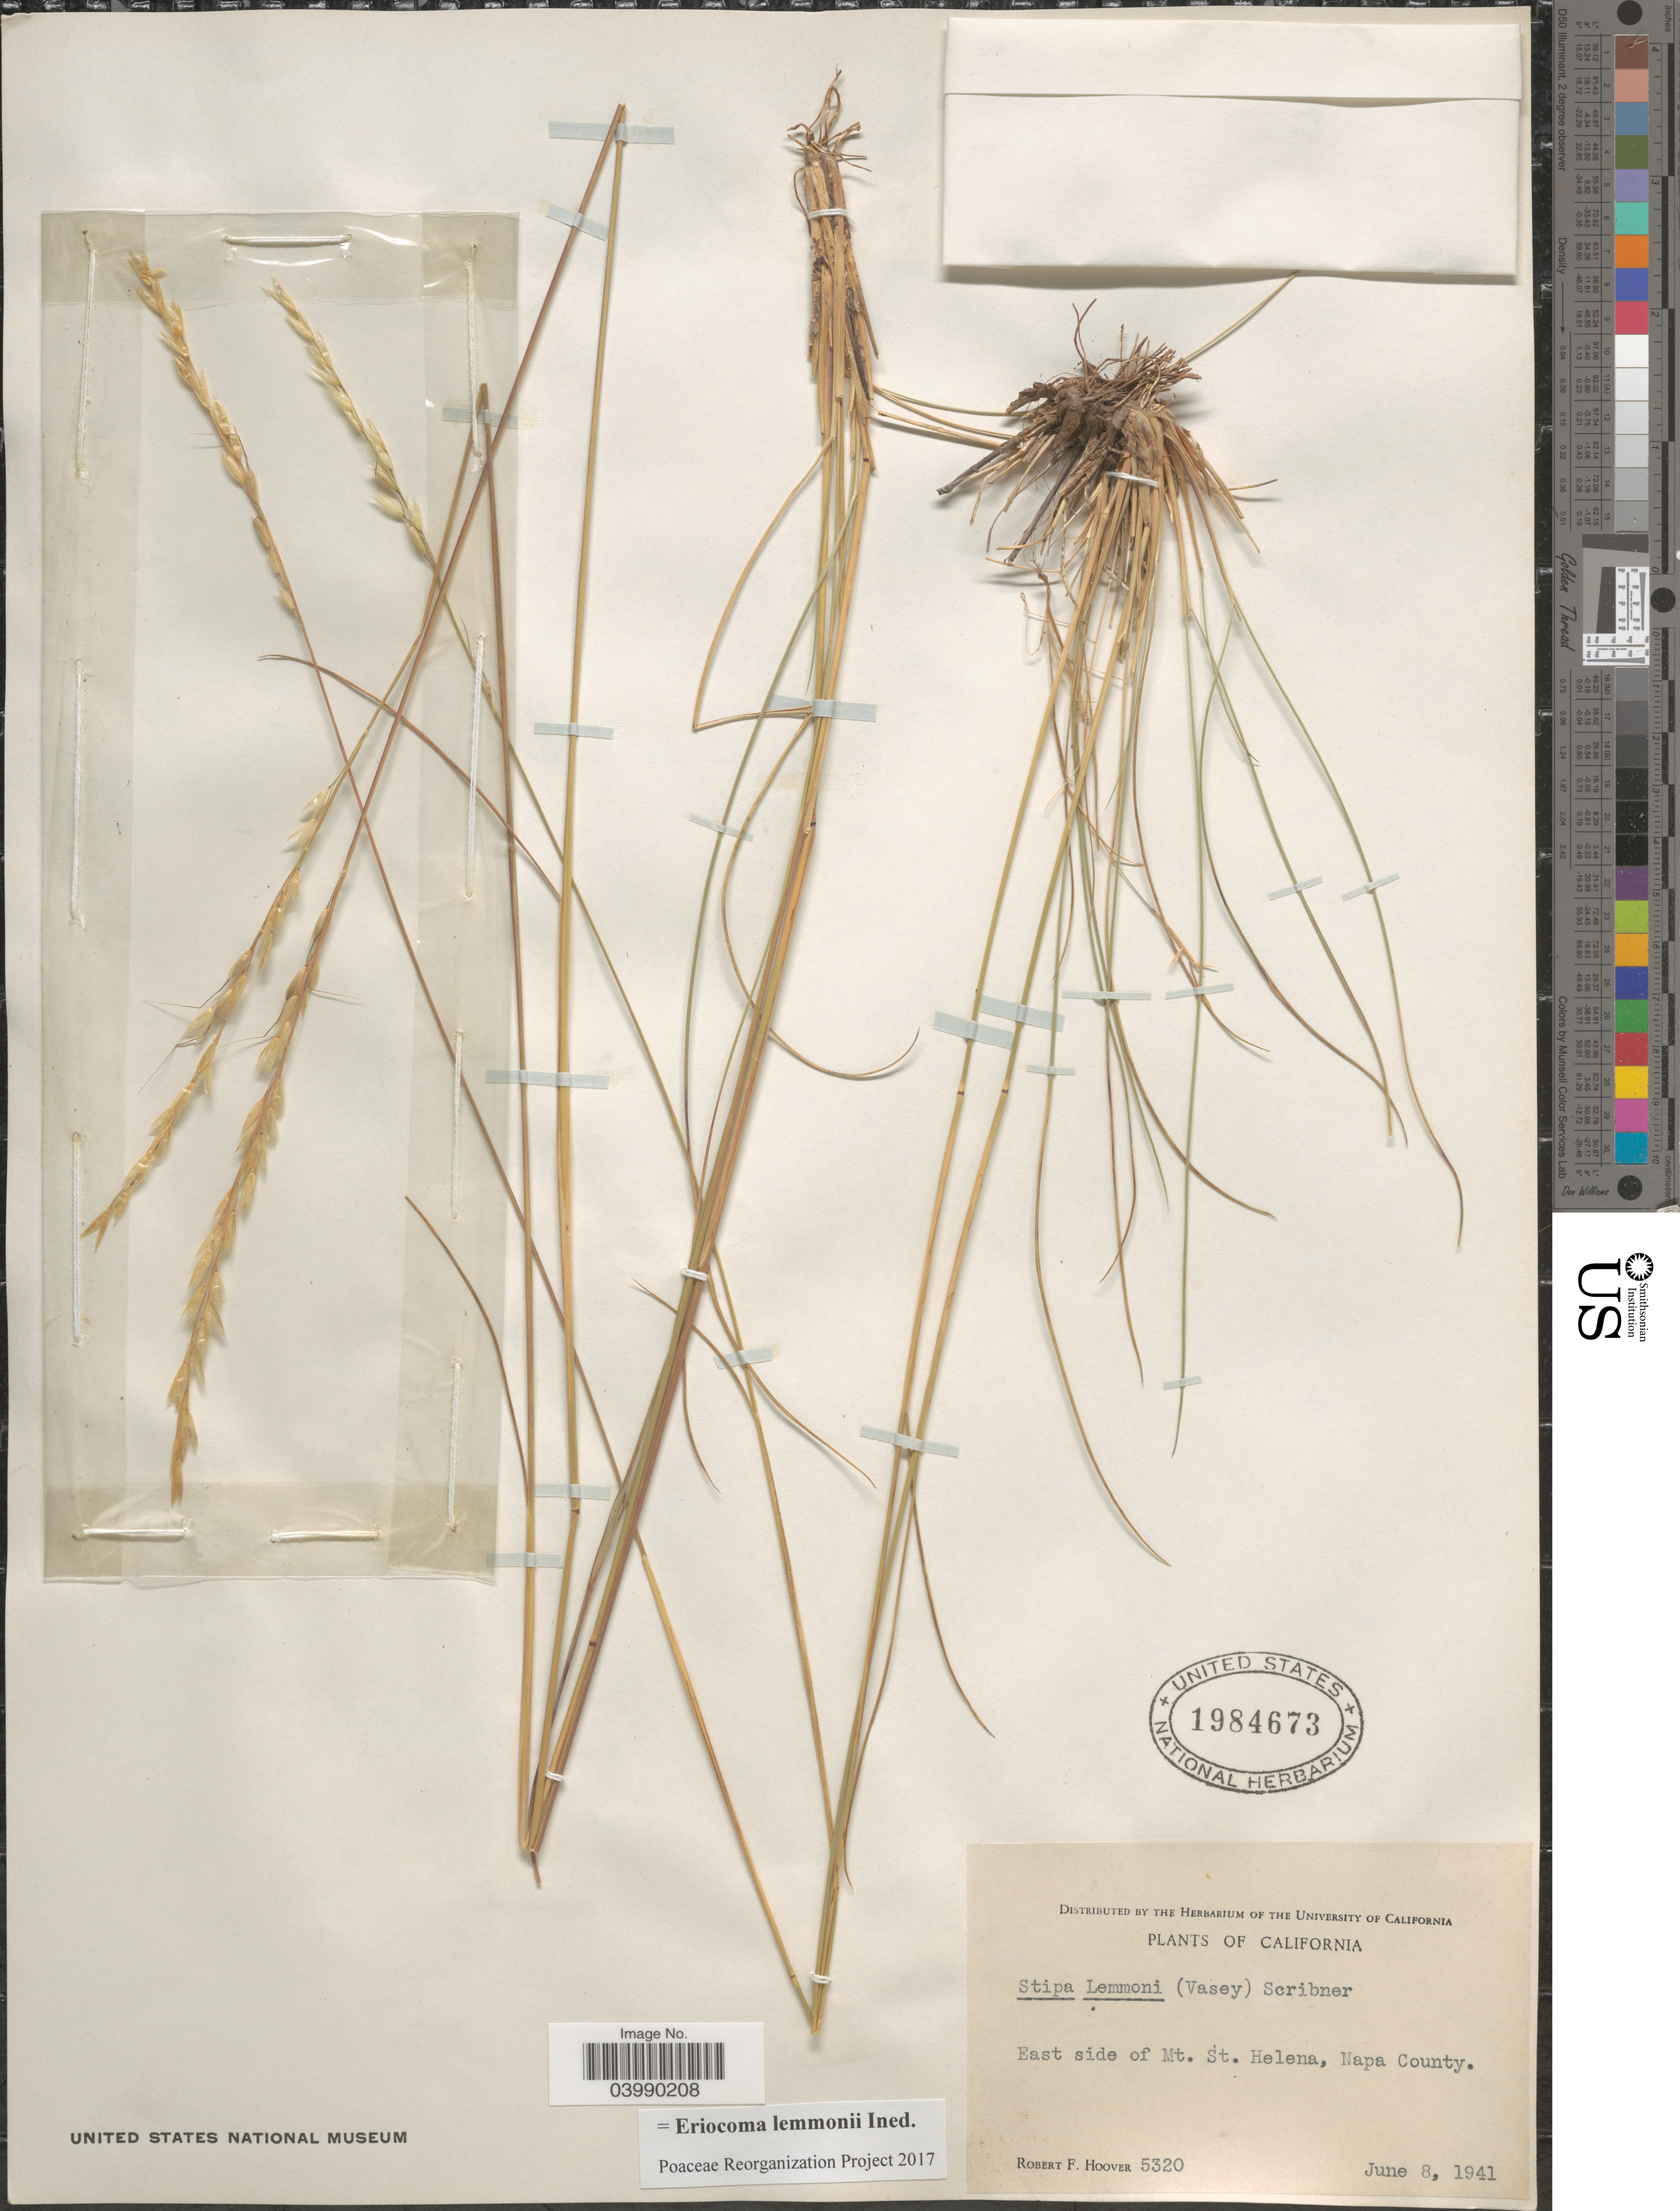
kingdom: Plantae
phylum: Tracheophyta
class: Liliopsida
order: Poales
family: Poaceae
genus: Eriocoma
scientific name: Eriocoma lemmonii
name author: (Vasey) Romasch.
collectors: R. F. Hoover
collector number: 5320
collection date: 1941-06-08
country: United States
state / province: California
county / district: Napa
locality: East side of Mt. St. Helena, Napa County.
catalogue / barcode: US 1984673